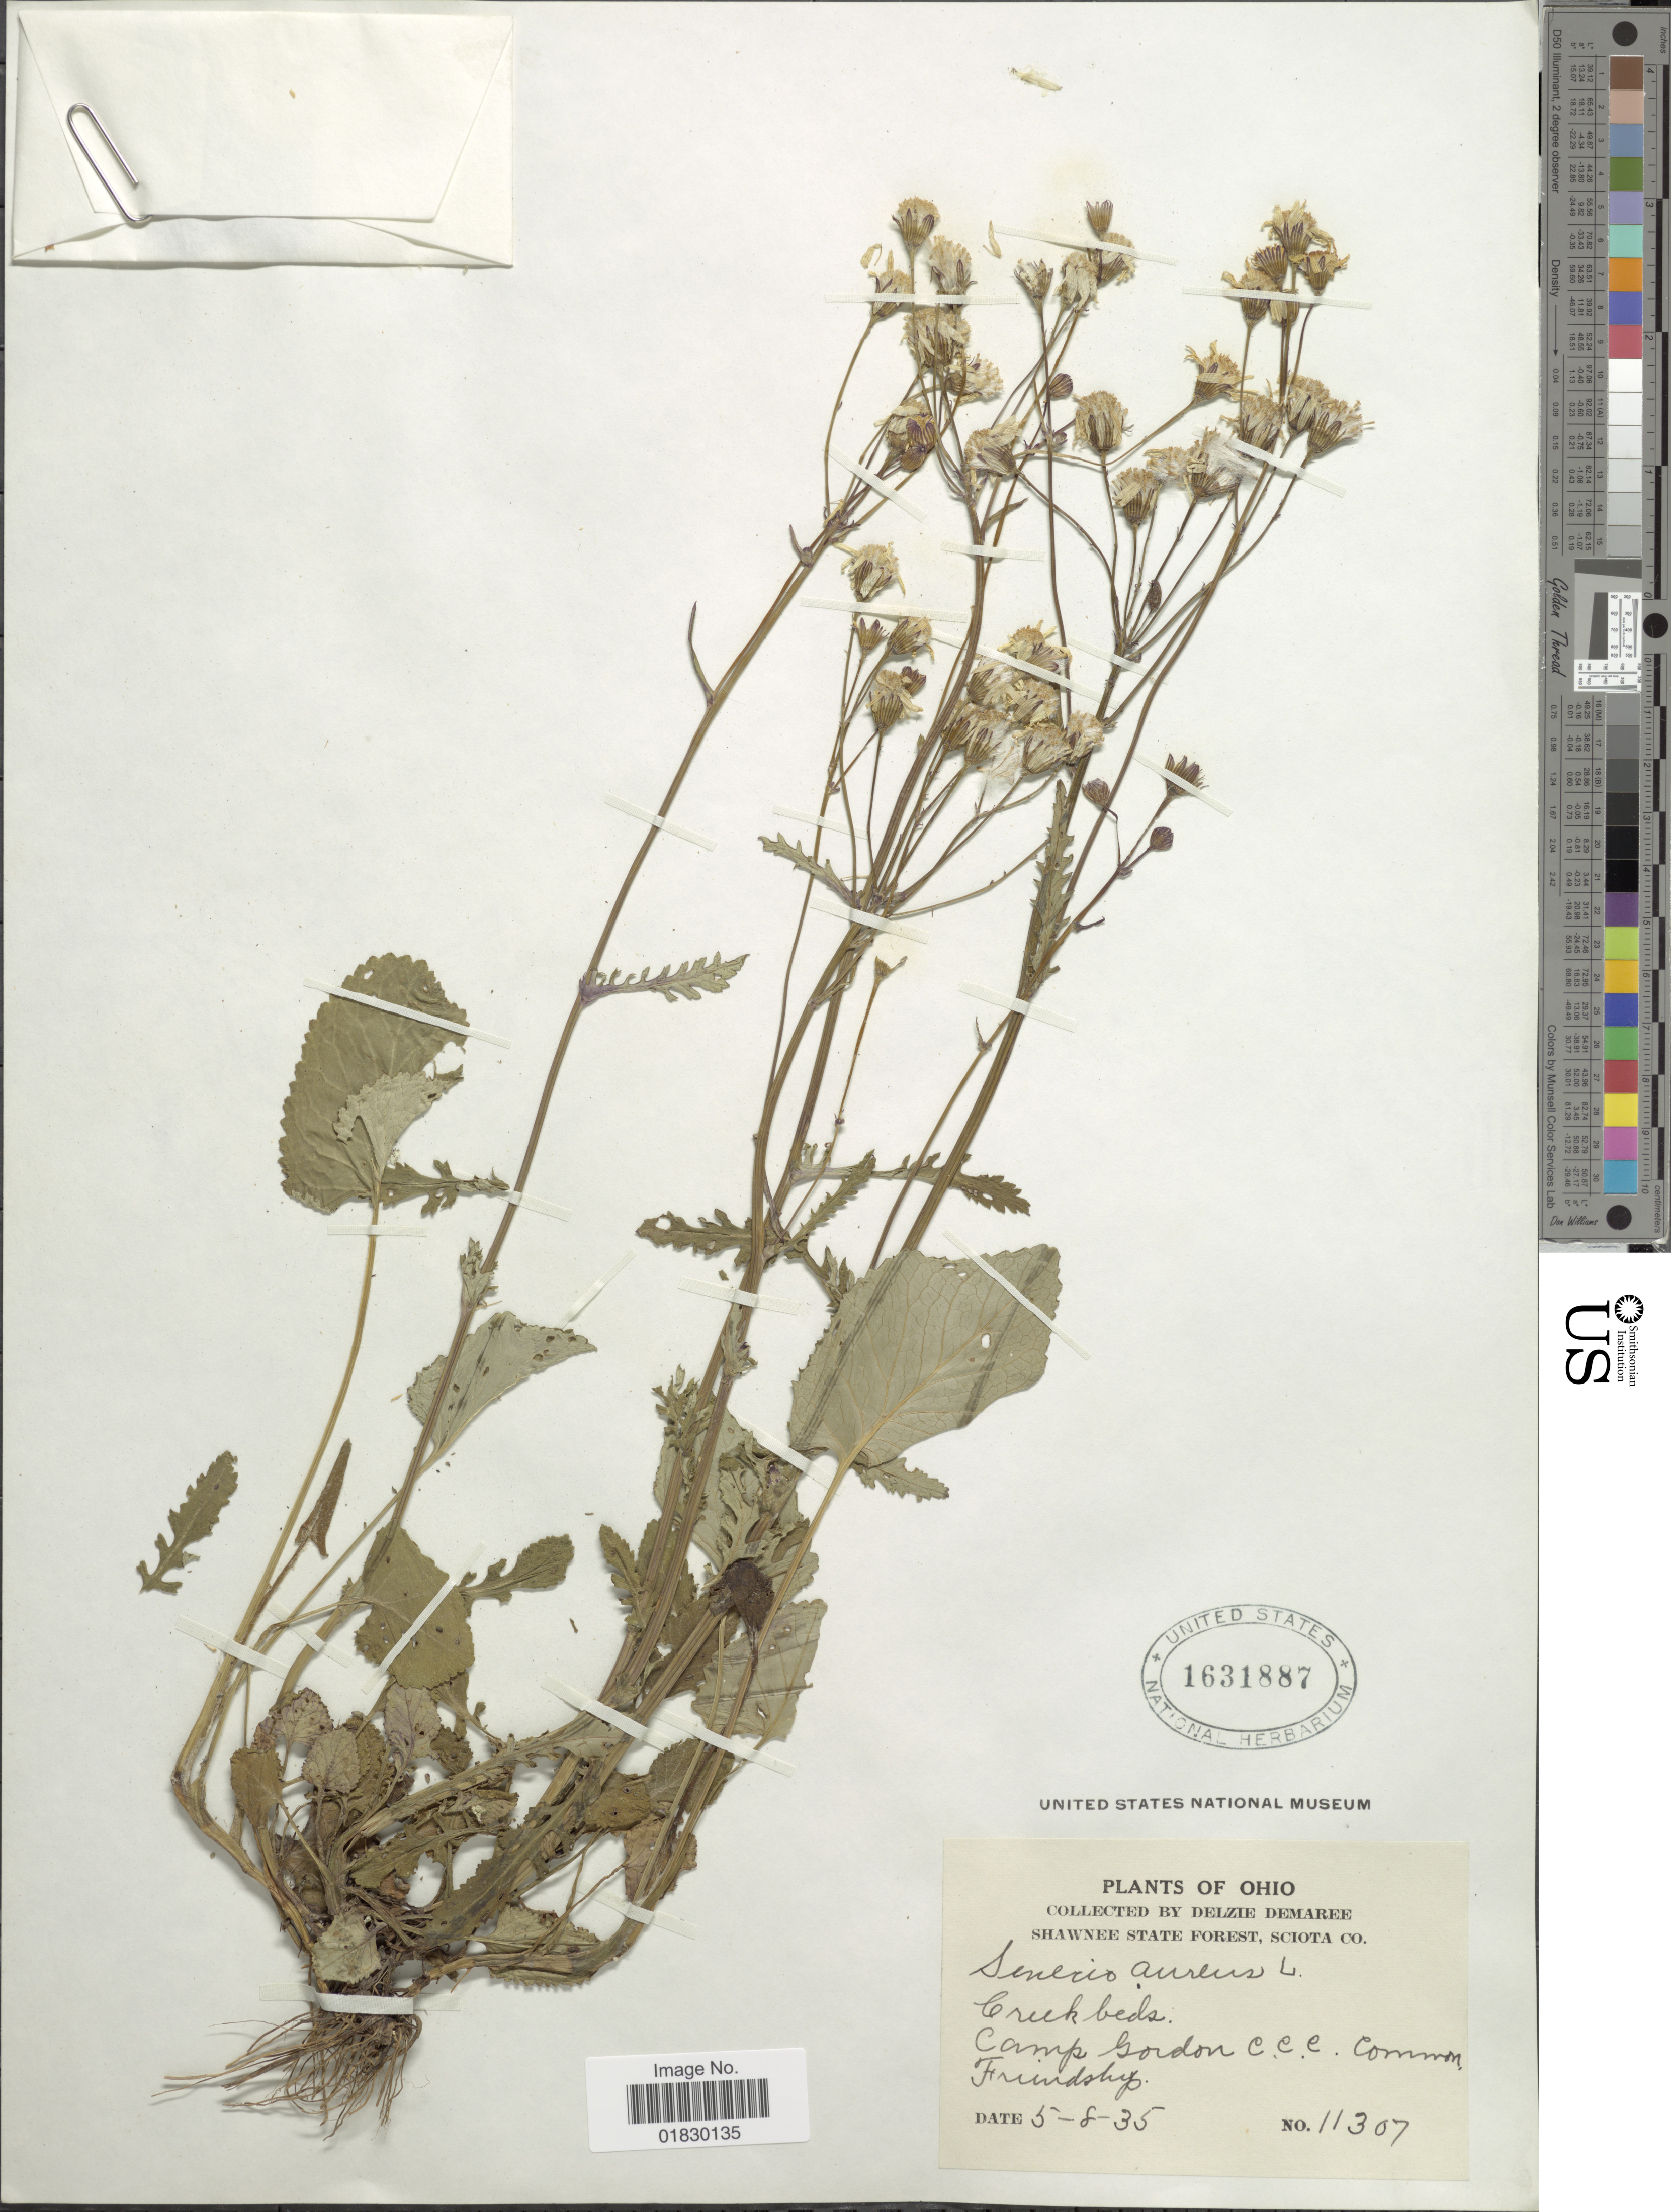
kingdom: Plantae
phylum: Tracheophyta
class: Magnoliopsida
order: Asterales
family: Asteraceae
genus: Packera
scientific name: Packera aurea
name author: (L.) Á. Löve & D. Löve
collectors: D. Demaree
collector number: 11307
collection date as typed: Transcribed d/m/y: 8/5/35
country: United States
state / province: Ohio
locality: Shawnee States Forest, Sciota Co. Creek beds, Camp Gordon C. C. C. Common, Friendship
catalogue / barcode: US 1631887